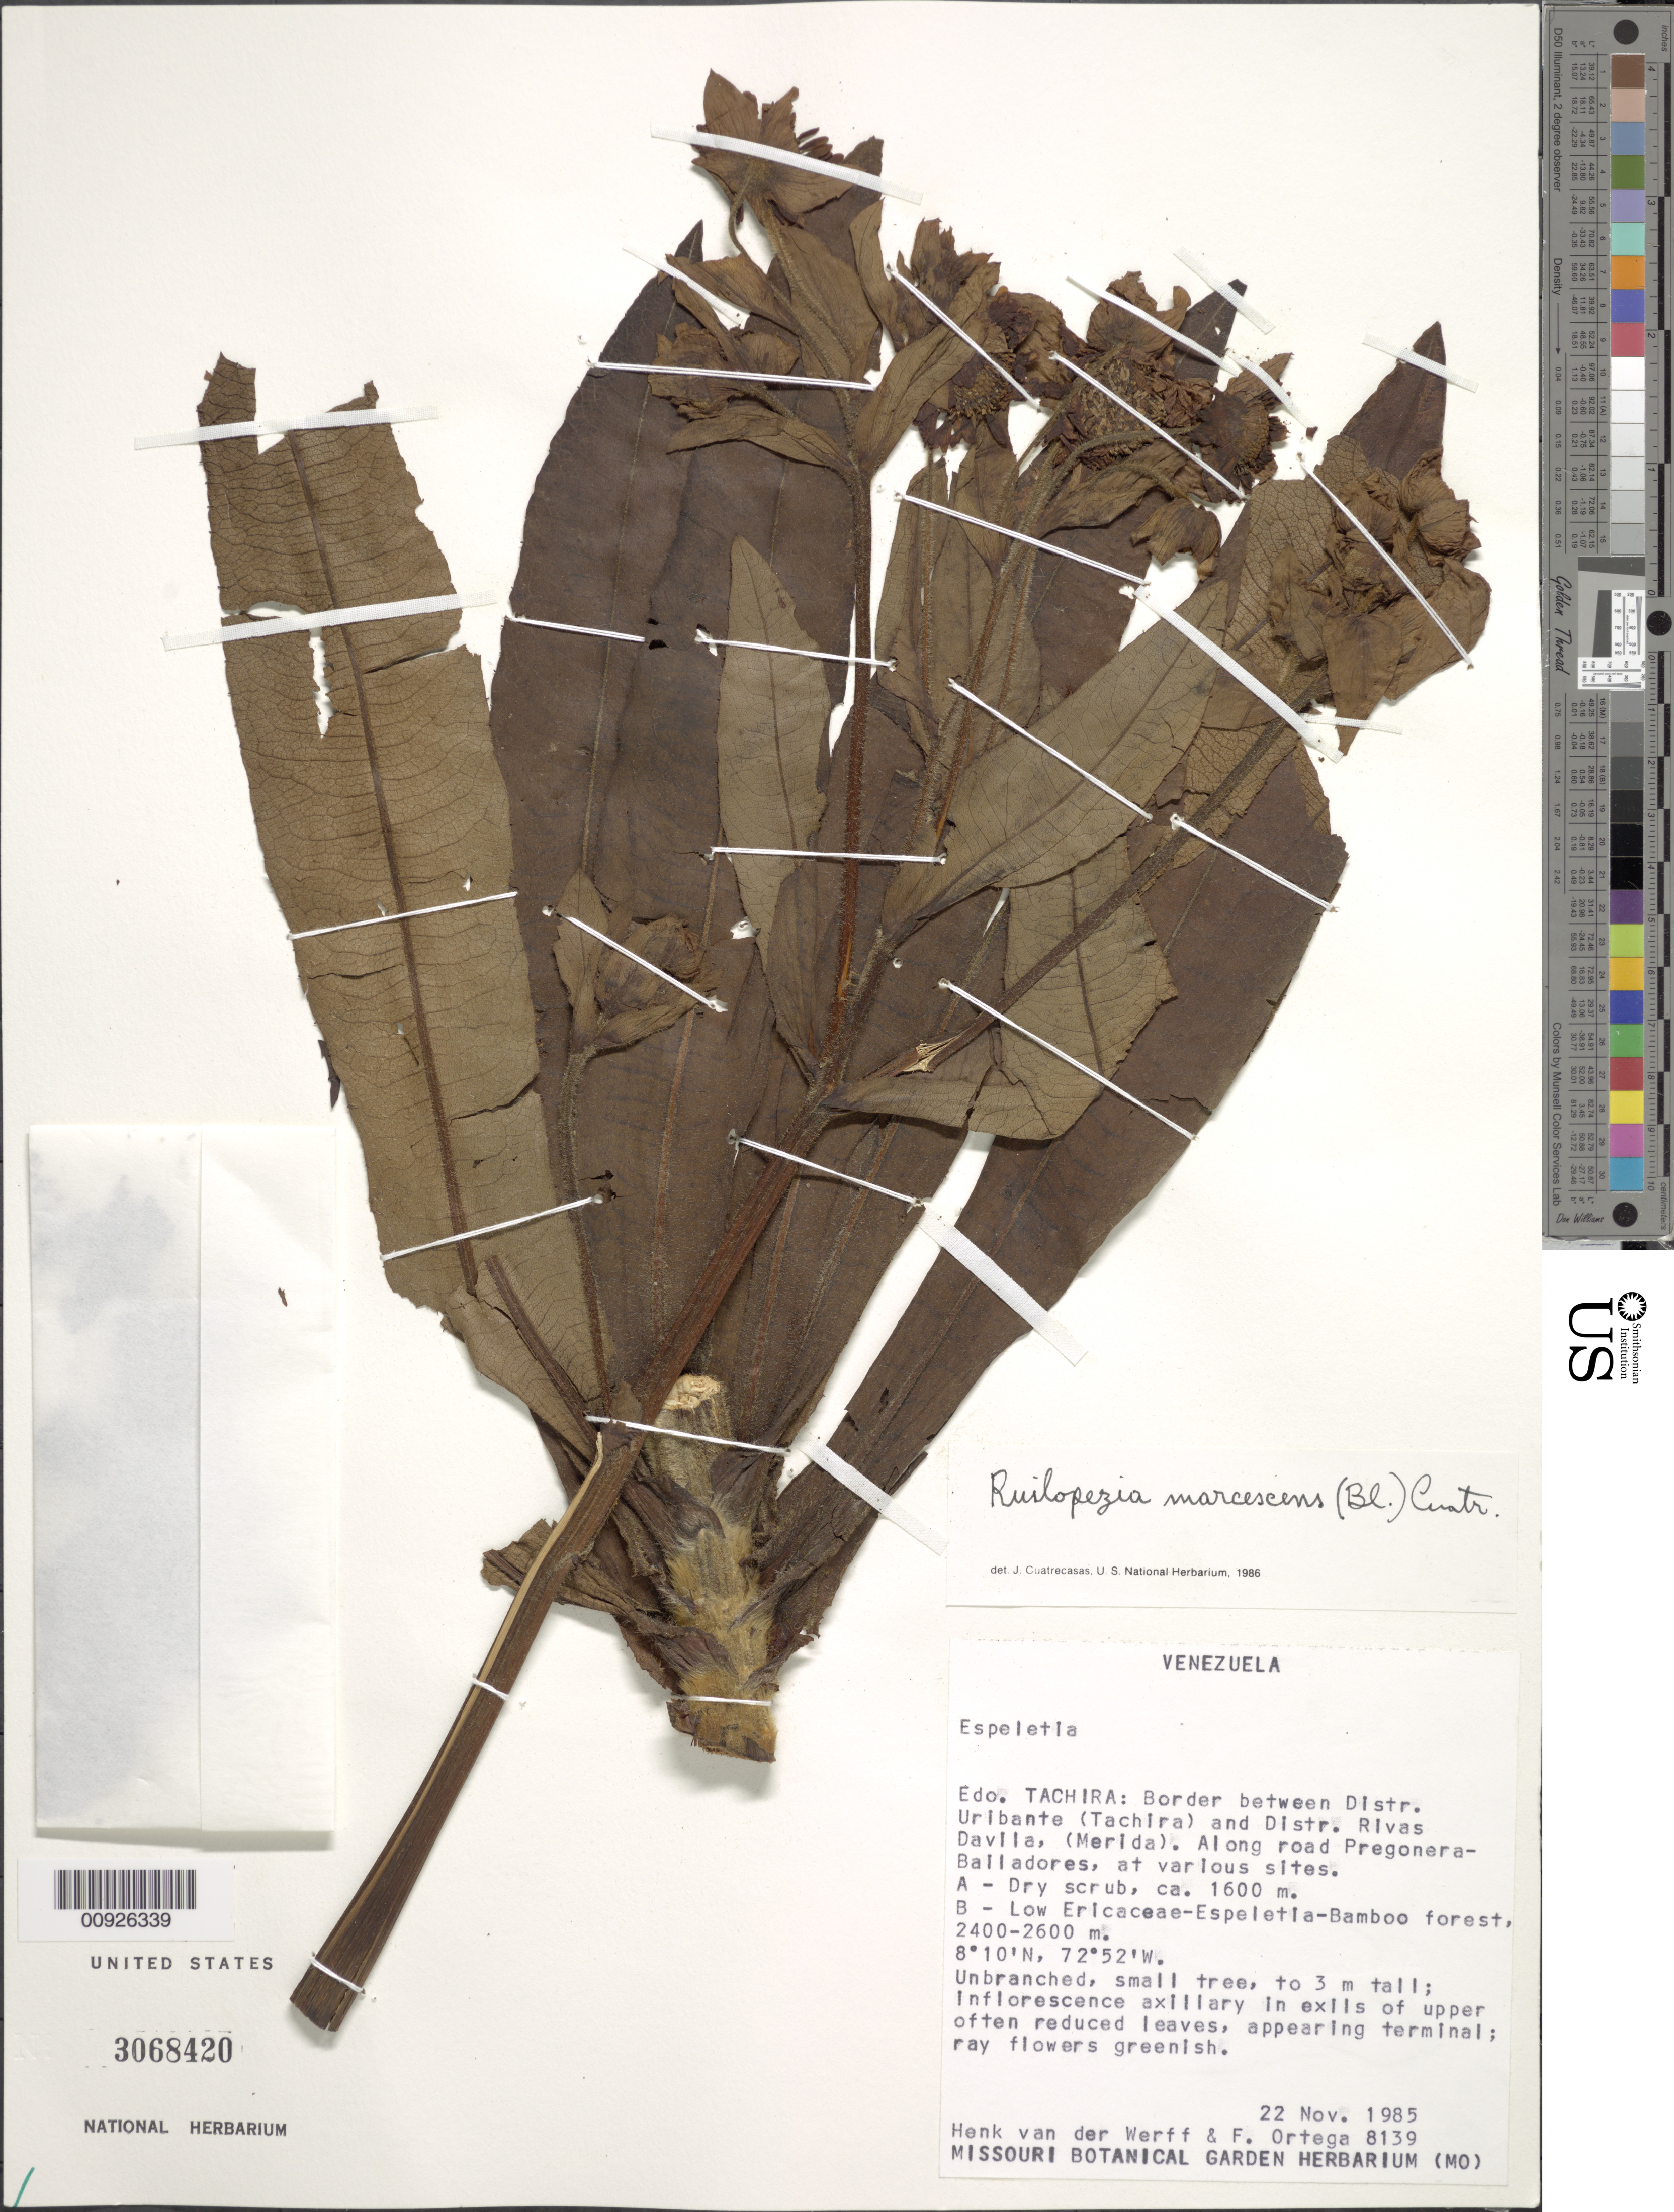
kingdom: Plantae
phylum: Tracheophyta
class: Magnoliopsida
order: Asterales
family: Asteraceae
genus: Ruilopezia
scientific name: Ruilopezia marcescens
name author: (S.F. Blake) Cuatrec.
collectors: H. van der Werff & F. J. Ortega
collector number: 8139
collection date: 1985-11-22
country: Venezuela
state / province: Táchira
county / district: Uribante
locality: Along road Pregonera - Bailadores, at various sites. Cerca de la frontera entre Uribante (Tachira) y Rivas Davila (Merida).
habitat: Dry scrubs or low Ericaceae-Espeletia-Bamboo forest.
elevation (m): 1600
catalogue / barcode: US 3068420